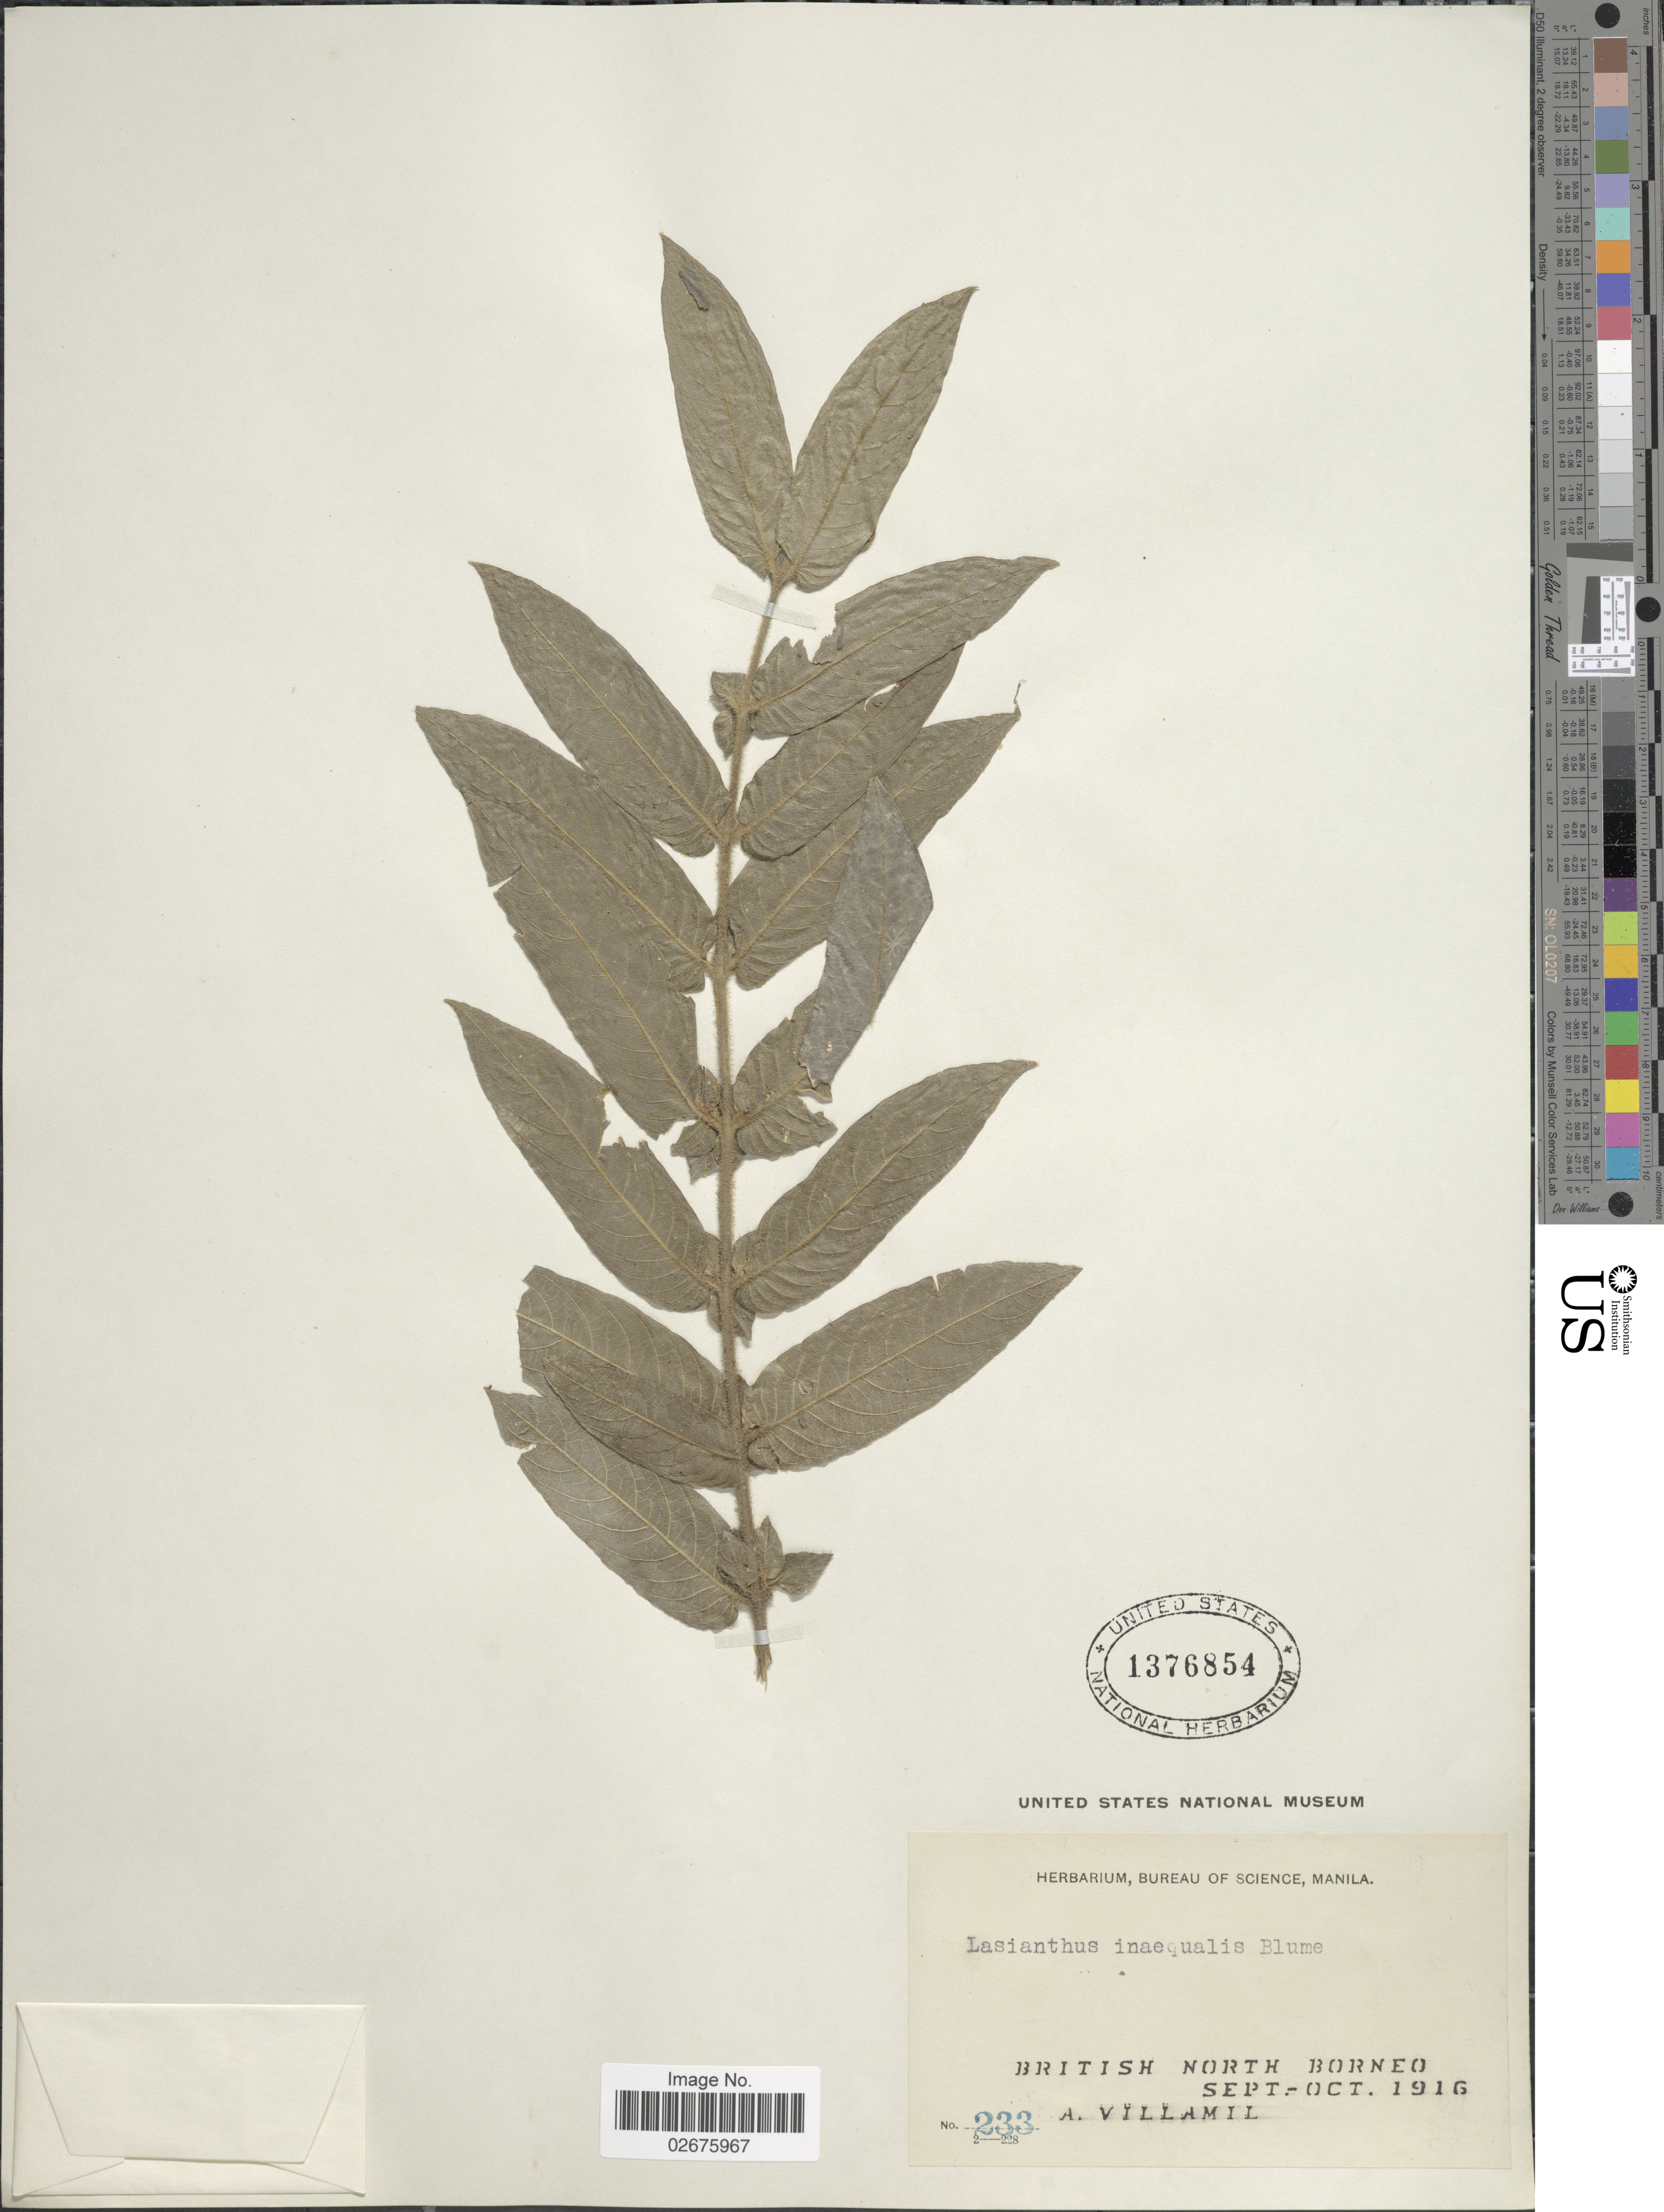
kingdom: Plantae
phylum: Tracheophyta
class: Magnoliopsida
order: Gentianales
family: Rubiaceae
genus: Lasianthus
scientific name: Lasianthus inaequalis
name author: Blume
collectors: A. Villamil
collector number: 233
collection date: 1916-09/1916-10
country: Malaysia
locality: British North Borneo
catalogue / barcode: US 1376854